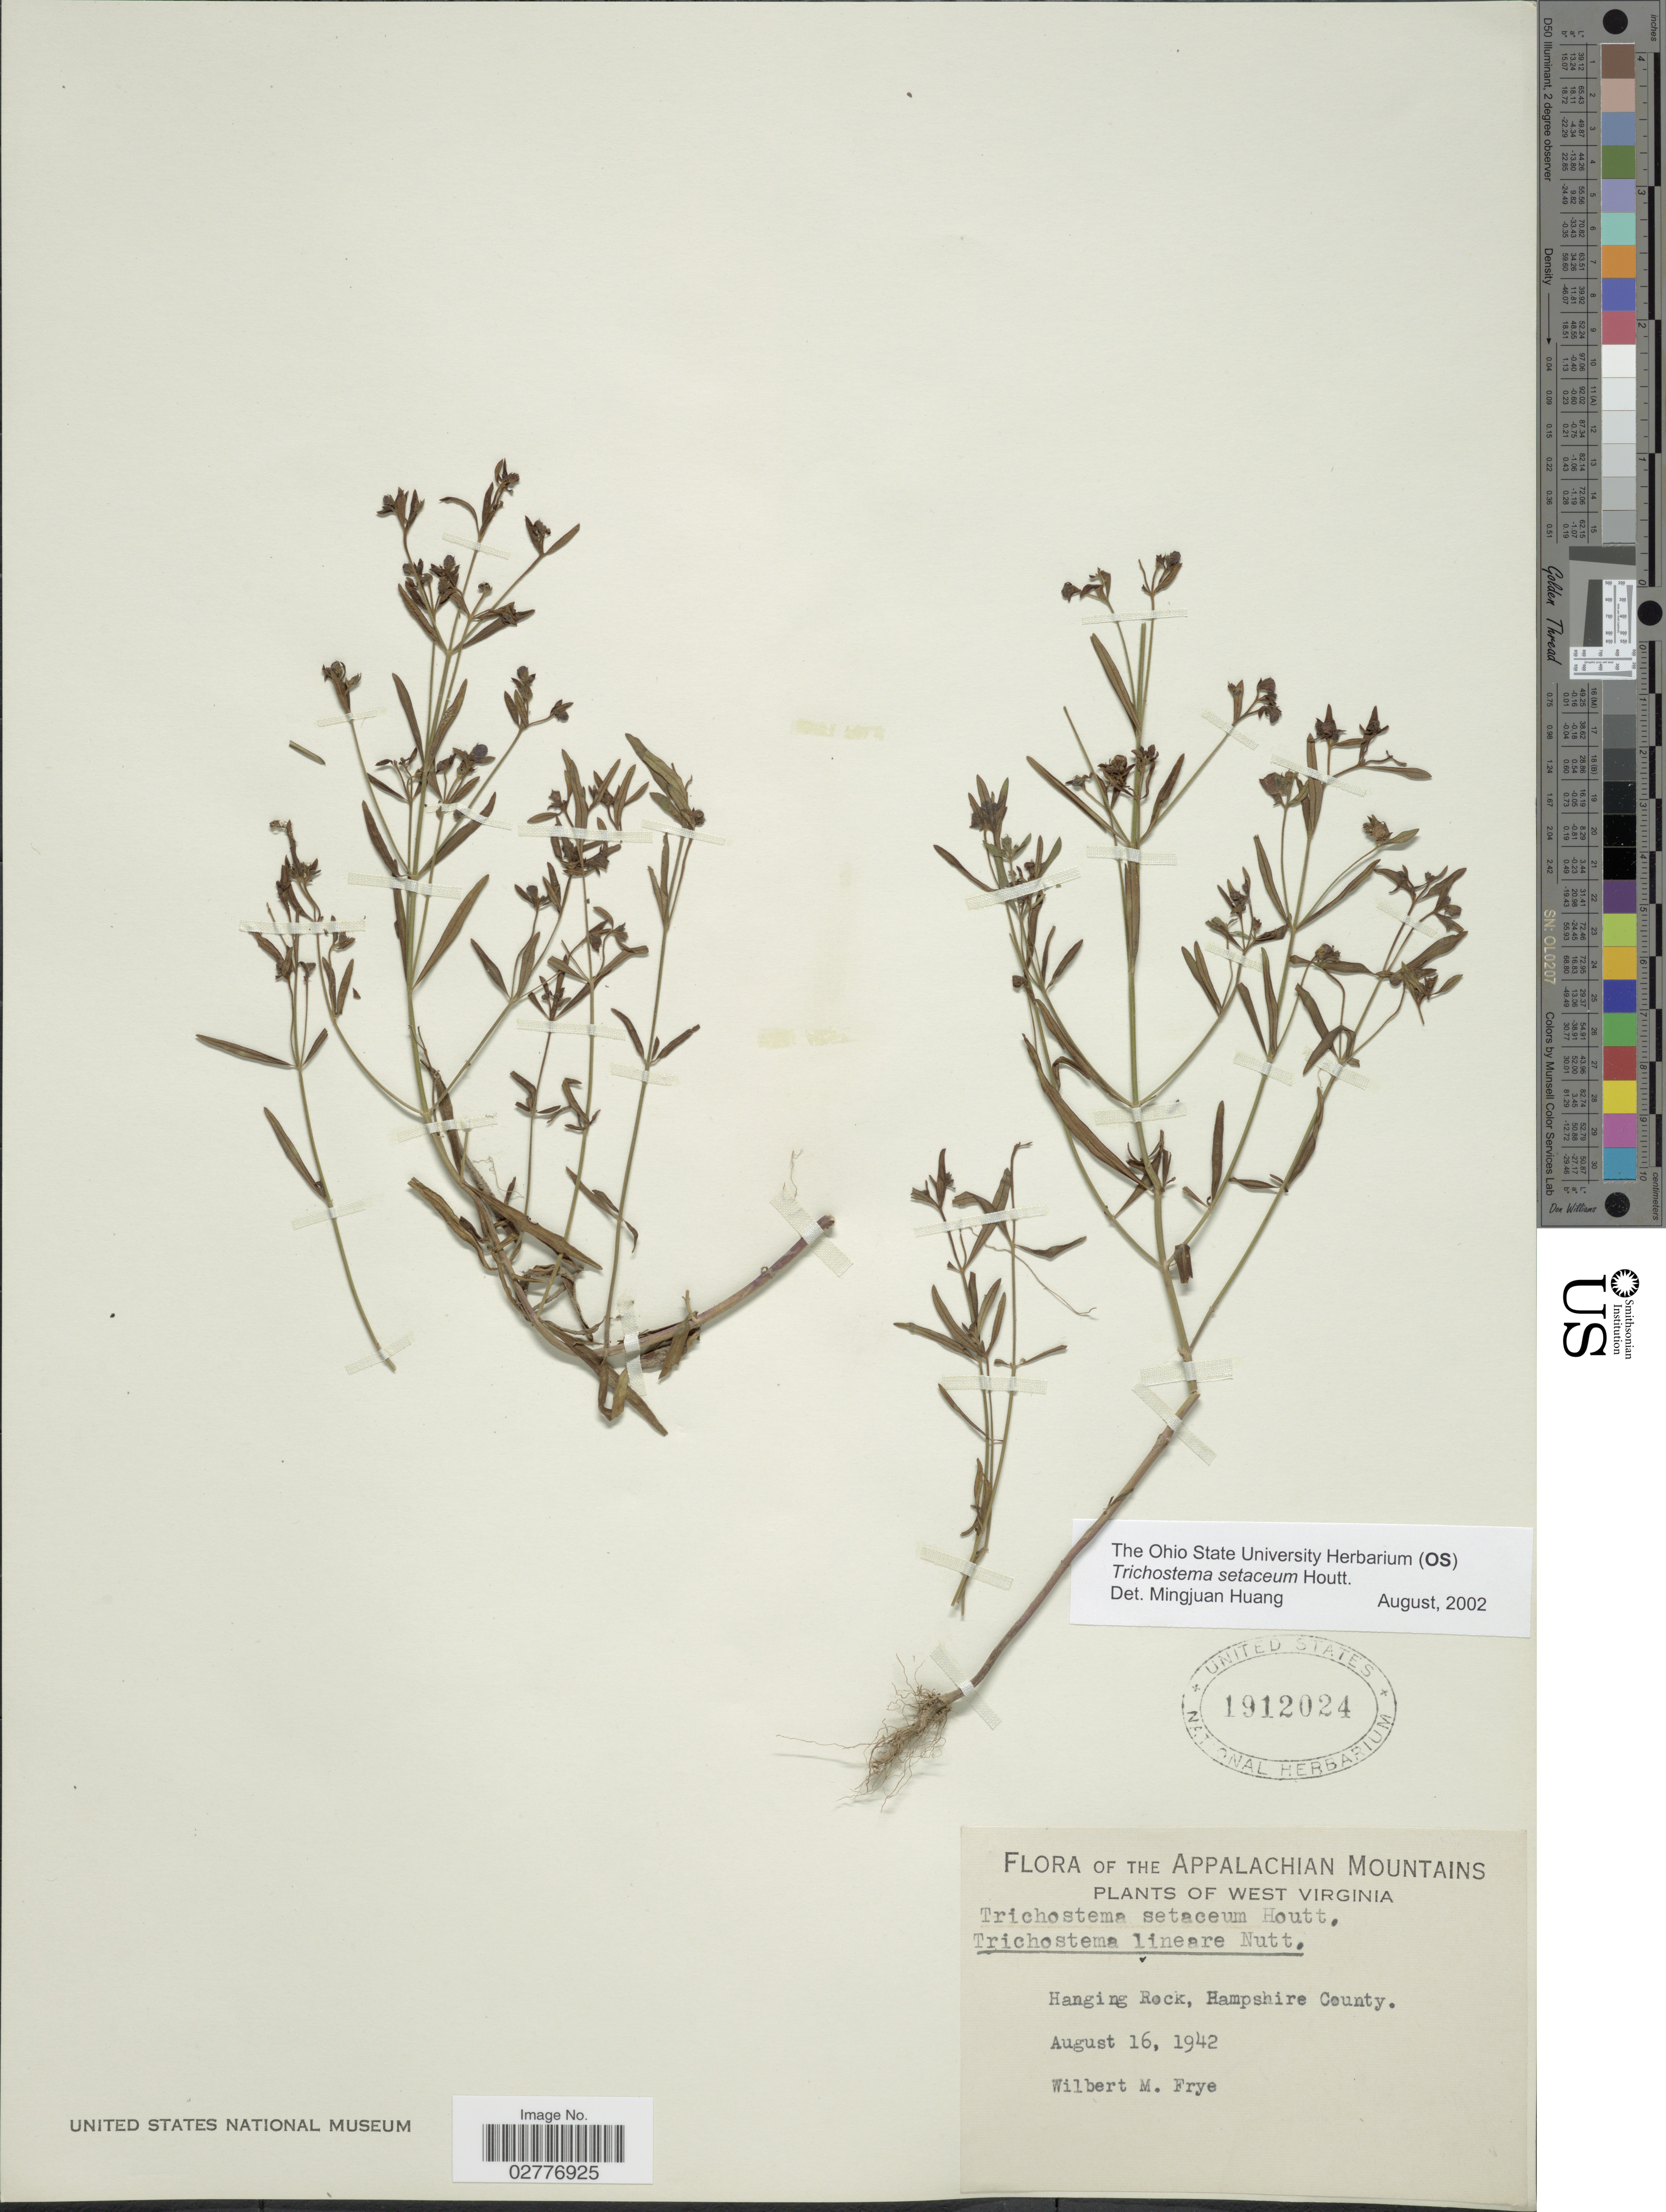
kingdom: Plantae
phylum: Tracheophyta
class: Magnoliopsida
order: Lamiales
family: Lamiaceae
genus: Trichostema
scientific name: Trichostema setaceum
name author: Houtt.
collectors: W. Frye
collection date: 1942-08-16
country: United States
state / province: West Virginia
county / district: Hampshire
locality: Appalachian Mountains. Hanging Rock, Hampshire County.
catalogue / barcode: US 1912024